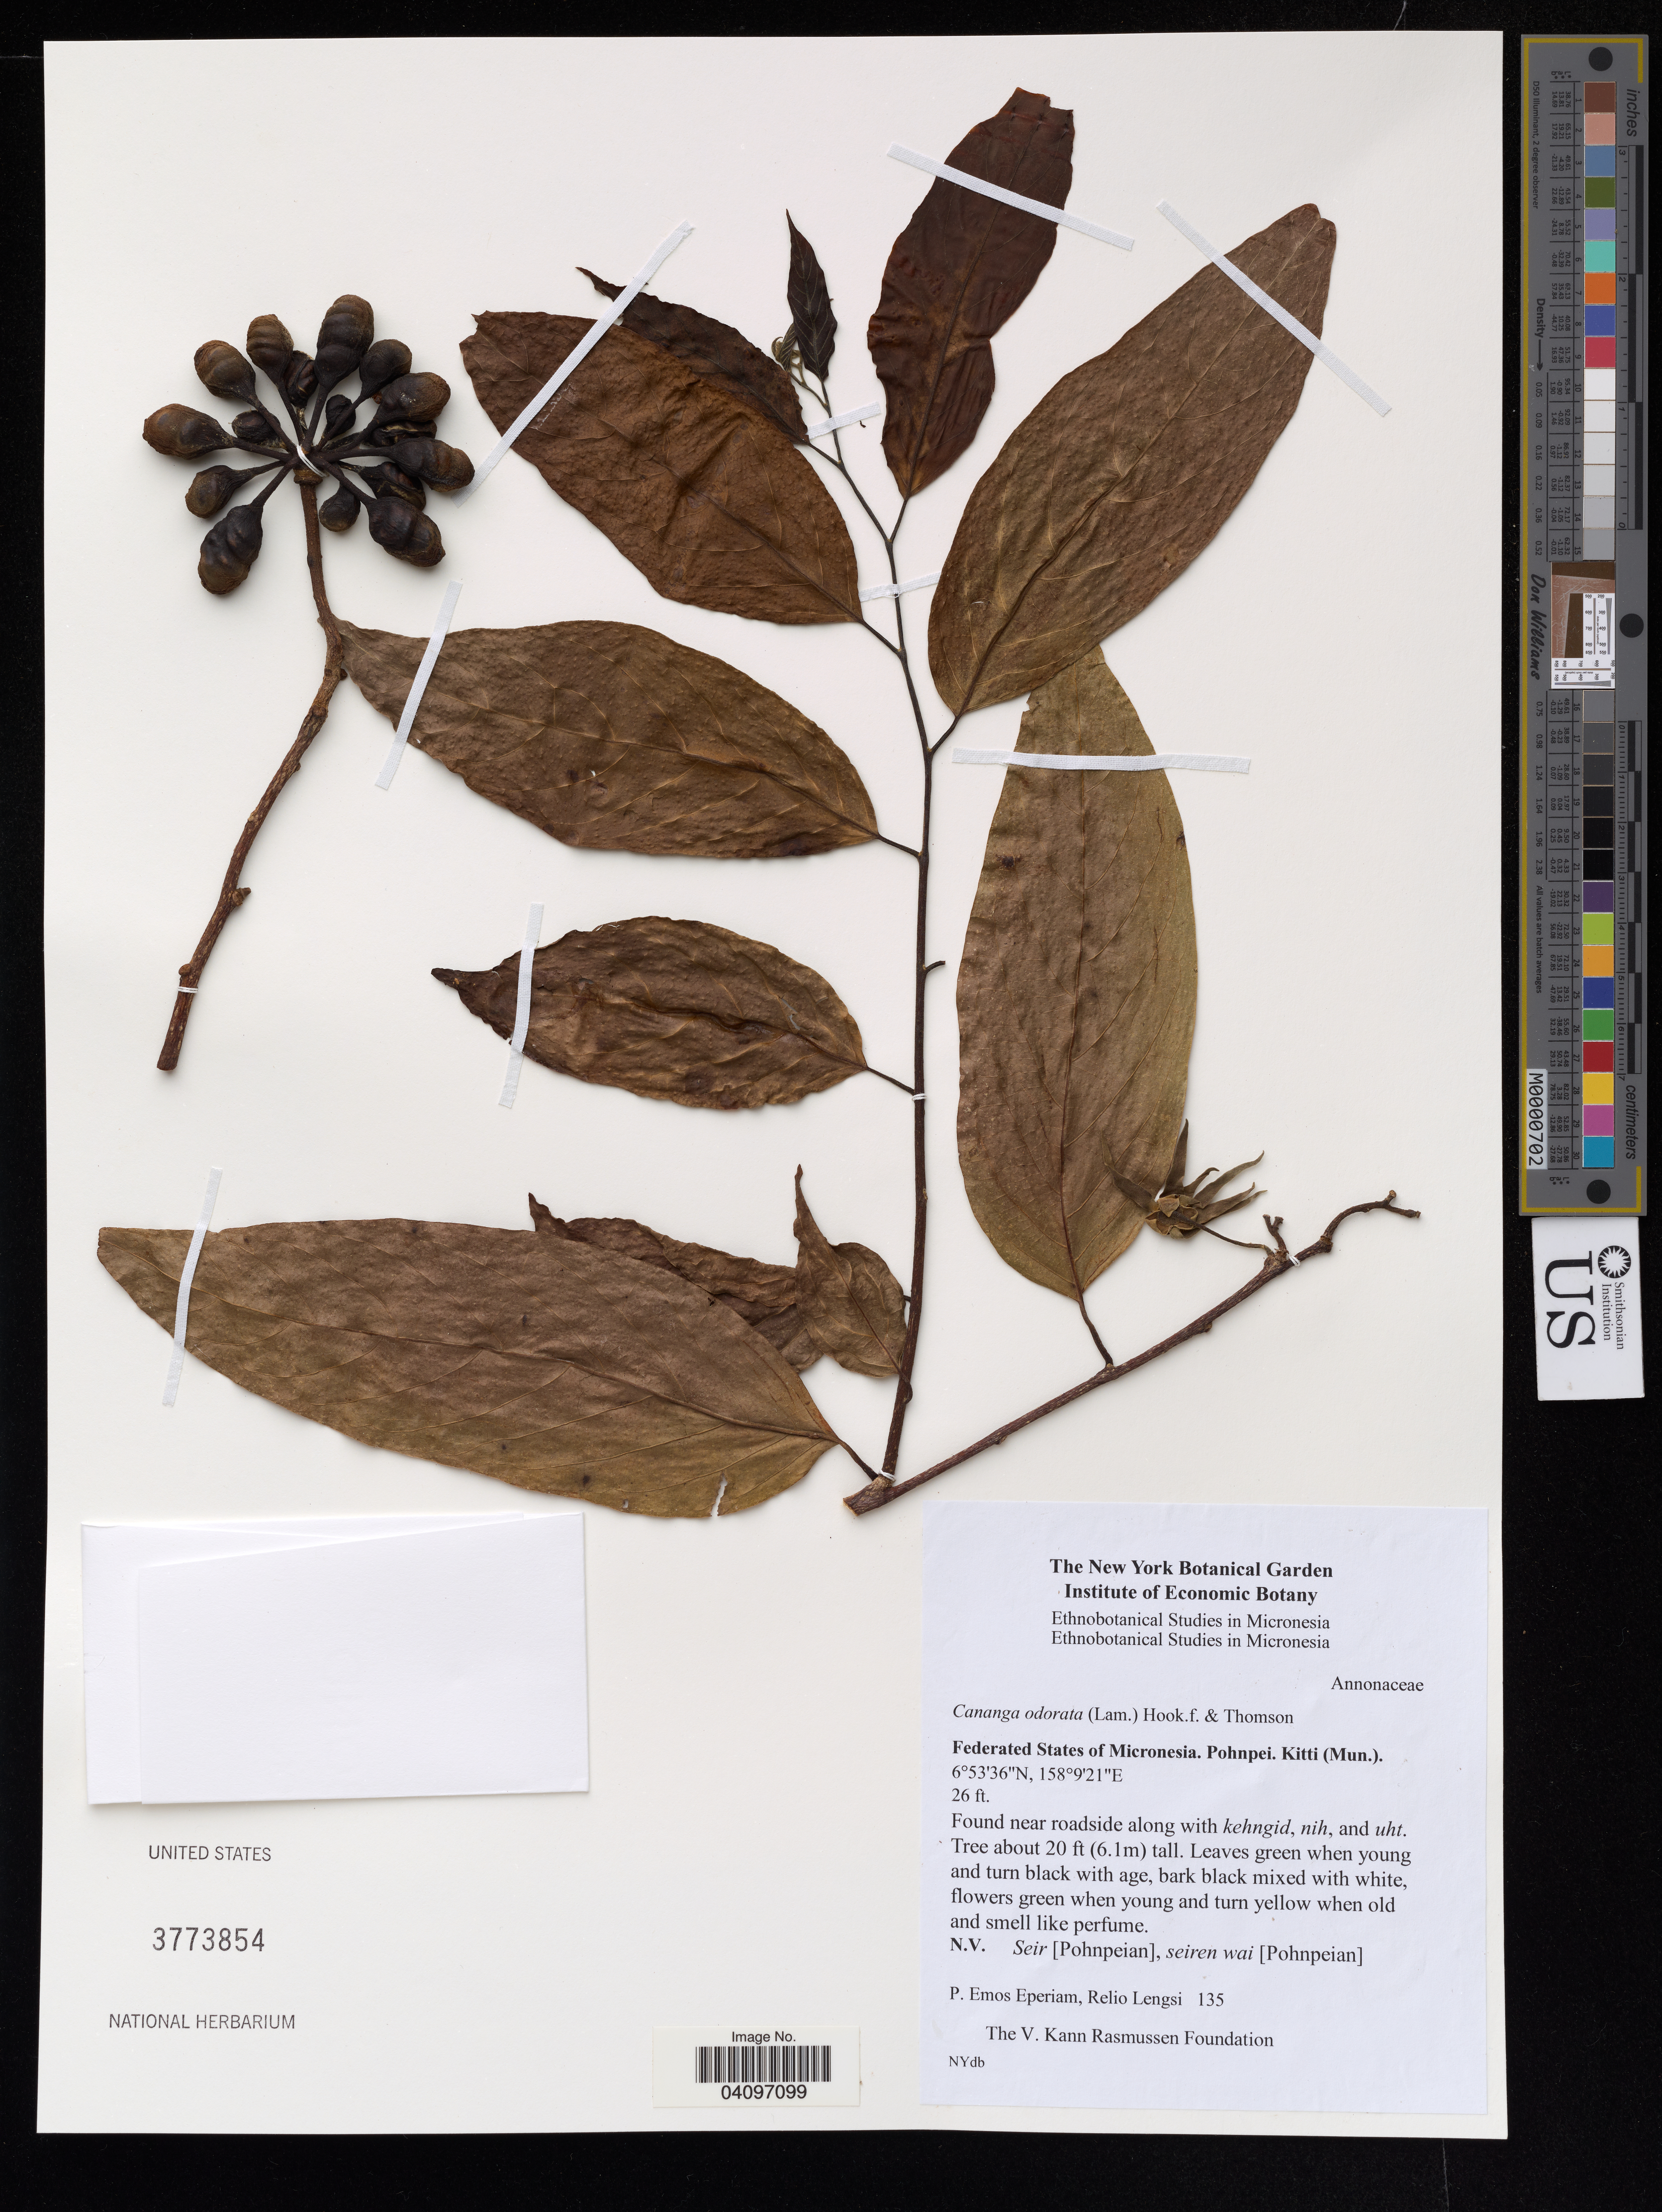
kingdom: Plantae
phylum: Tracheophyta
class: Magnoliopsida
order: Magnoliales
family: Annonaceae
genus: Cananga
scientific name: Cananga odorata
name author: (Lam.) Hook. f. & Thomson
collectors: P. Eperiam & R. Lengsi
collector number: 135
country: Micronesia, Federated States of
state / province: Pohnpei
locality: Federated States of Micronesia. Pohnpei. Kitti (Mun.).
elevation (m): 8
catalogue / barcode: US 3773854